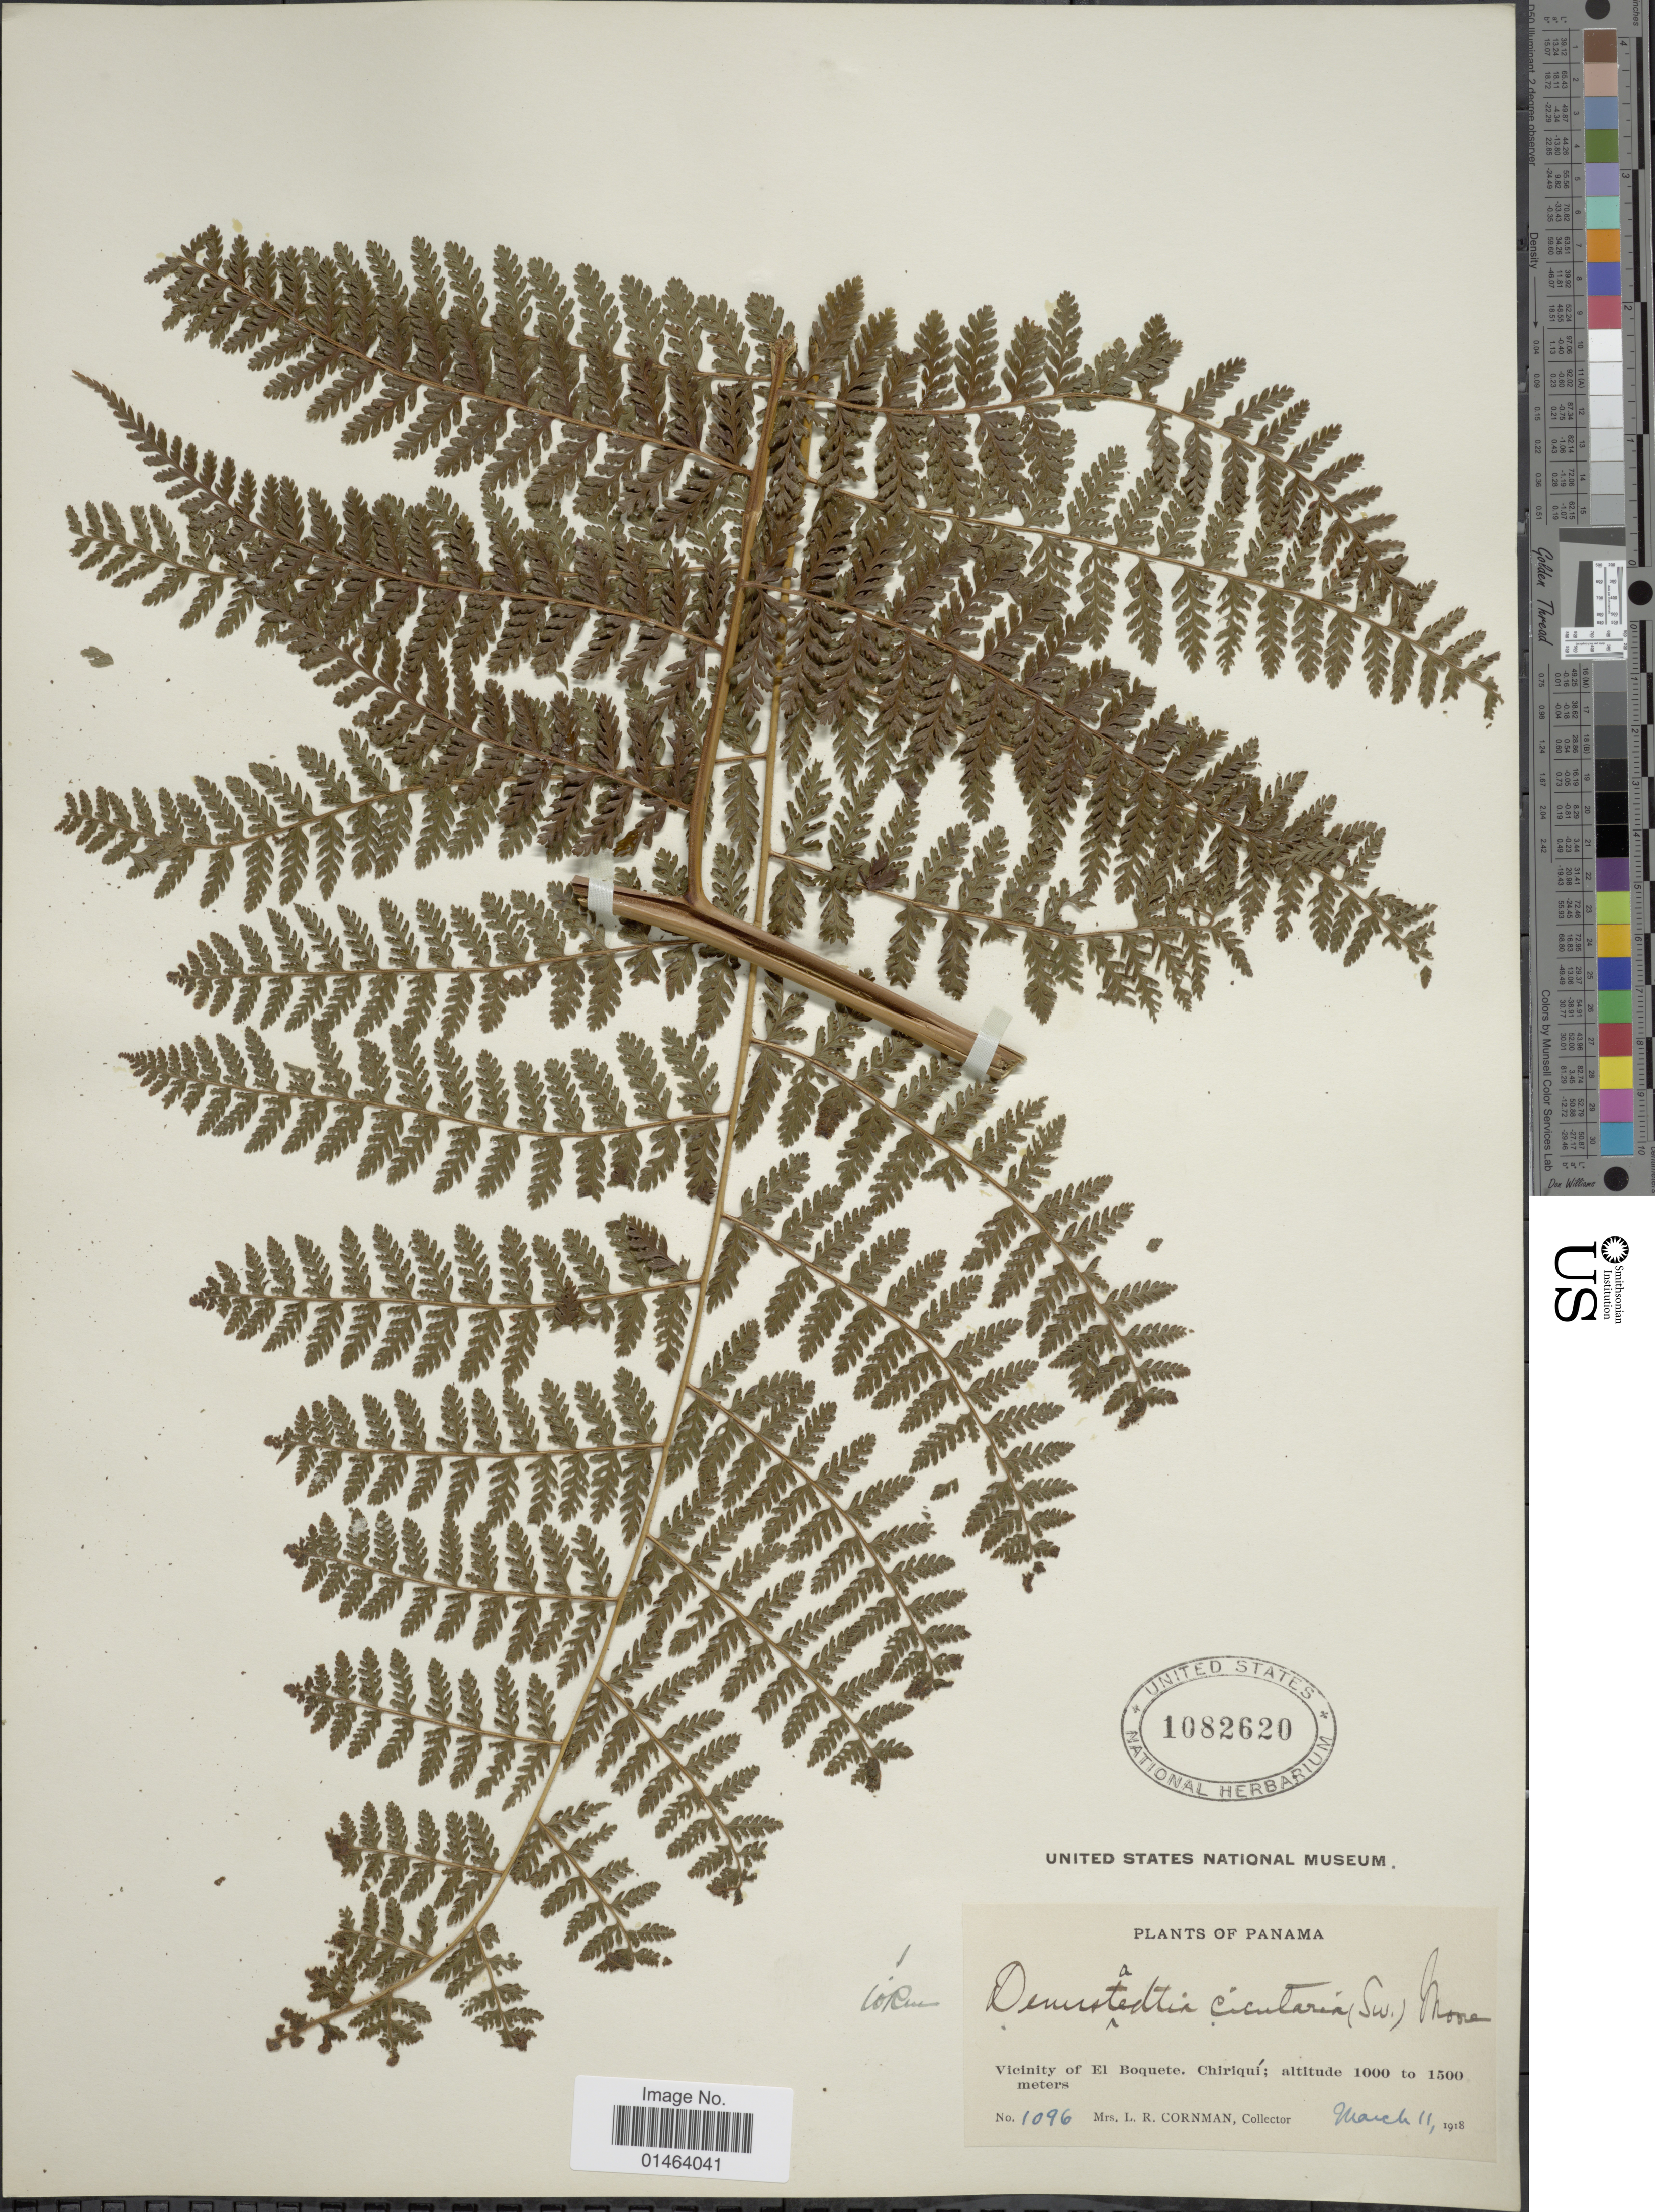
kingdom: Plantae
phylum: Tracheophyta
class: Polypodiopsida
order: Polypodiales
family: Dennstaedtiaceae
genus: Dennstaedtia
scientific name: Dennstaedtia cicutaria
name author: (Sw.) T. Moore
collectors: L. Cornman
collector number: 1096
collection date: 1918-03-11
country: Panama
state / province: Chiriqui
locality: Panama, Vicinity of El Boquete.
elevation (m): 1000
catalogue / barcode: US 1082620